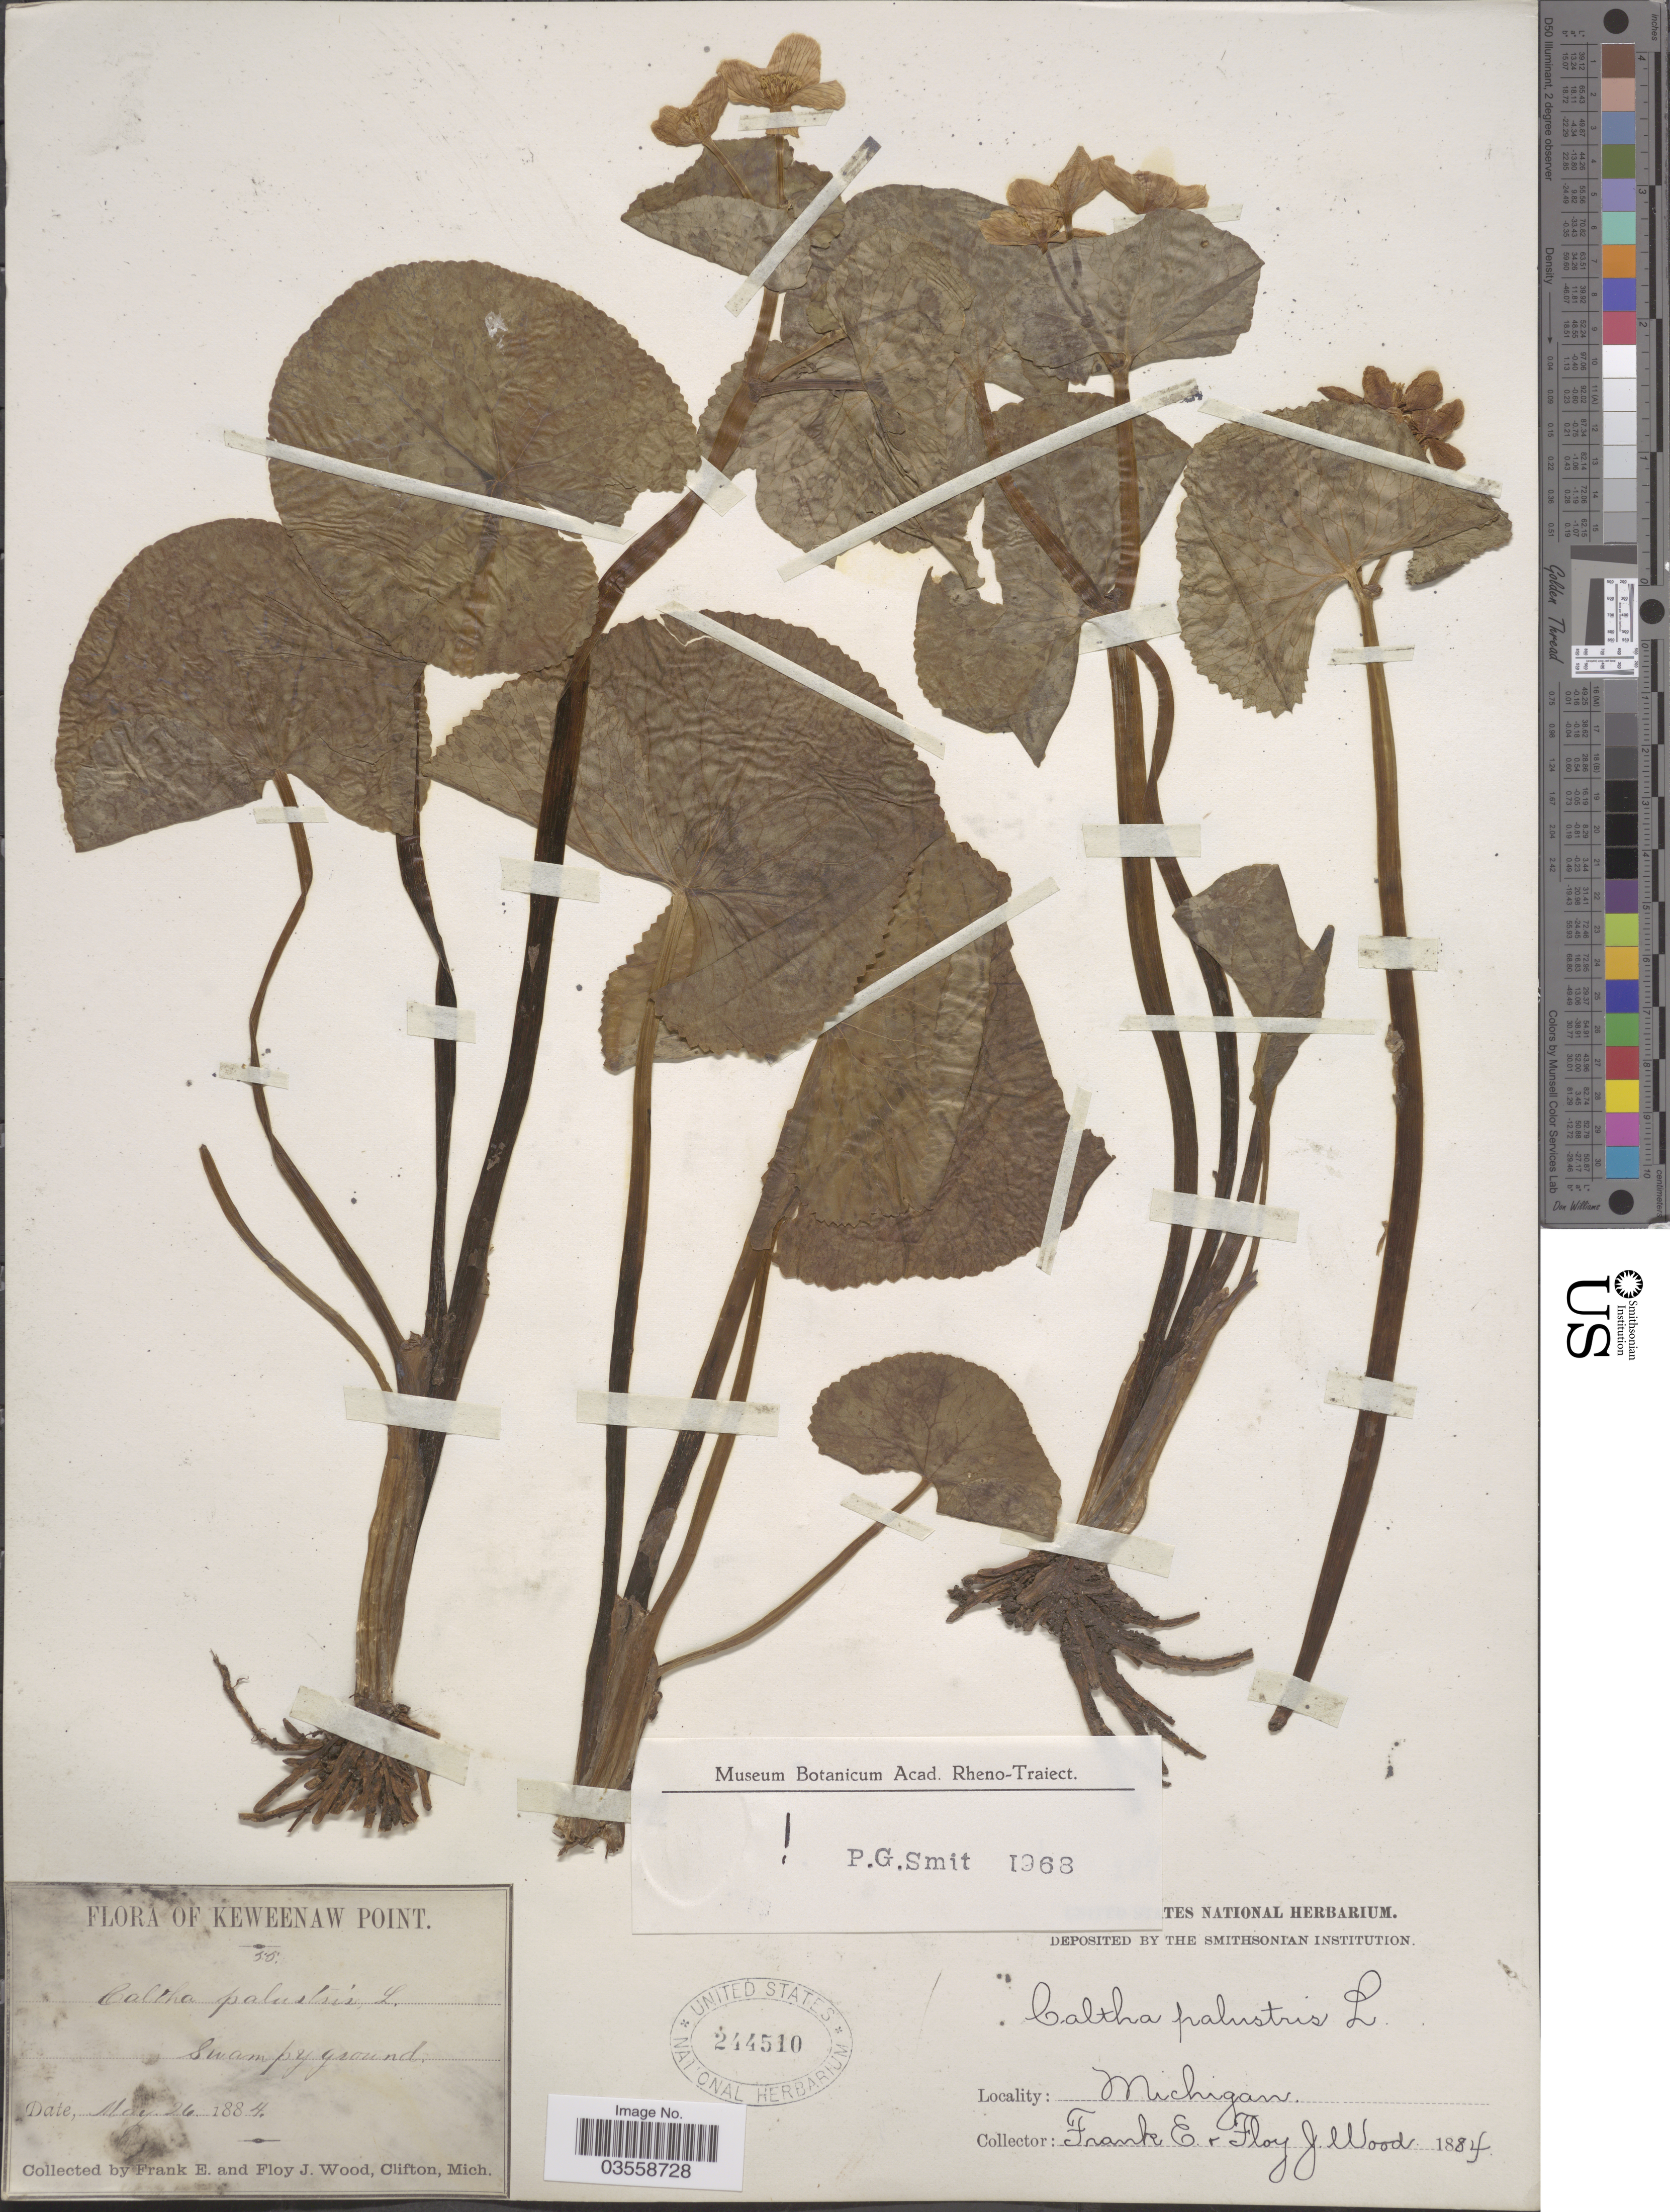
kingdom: Plantae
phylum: Tracheophyta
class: Magnoliopsida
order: Ranunculales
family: Ranunculaceae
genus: Caltha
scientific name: Caltha palustris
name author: L.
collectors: F. Wood & F. Wood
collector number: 55*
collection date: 1884-05-26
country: United States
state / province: Michigan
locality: Keweenaw Point.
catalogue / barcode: US 244510